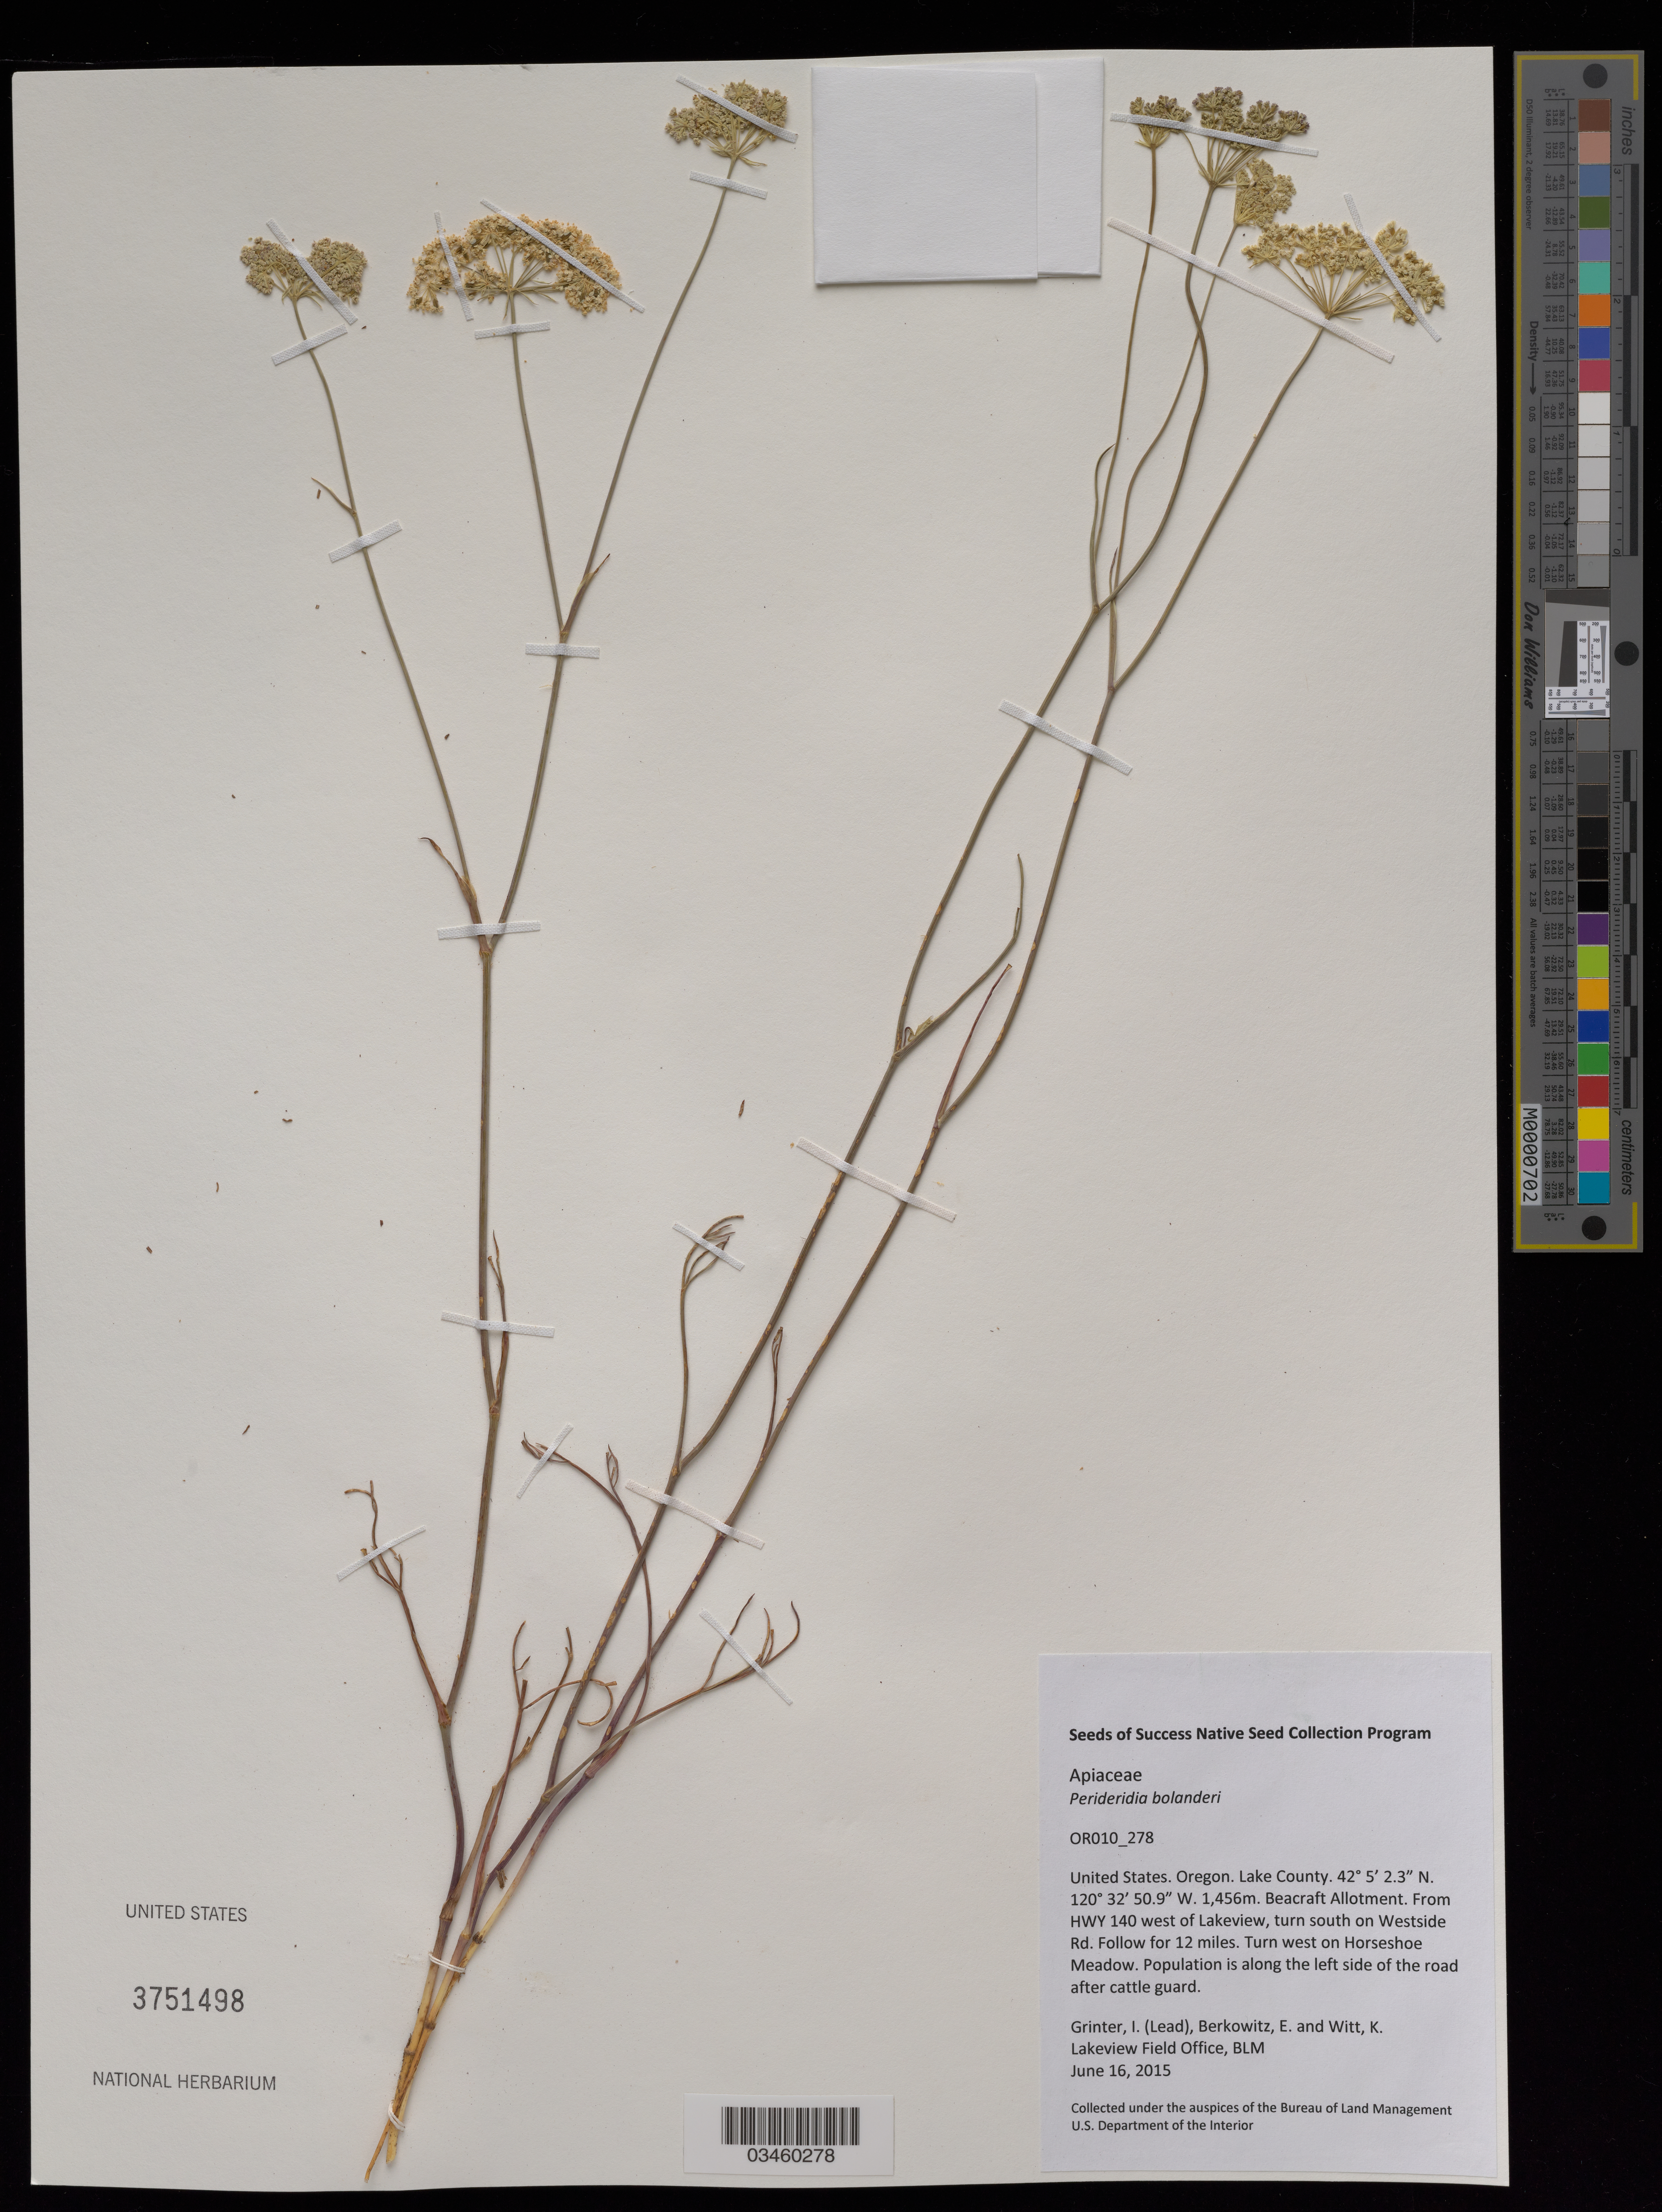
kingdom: Plantae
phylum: Tracheophyta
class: Magnoliopsida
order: Apiales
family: Apiaceae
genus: Perideridia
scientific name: Perideridia bolanderi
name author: A. Nelson & J.F. Macbr.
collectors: I. Grinter, E. Berkowitz & K. Witt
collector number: OR010-278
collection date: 2015-06-16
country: United States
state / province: Oregon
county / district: Lake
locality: Lakeview Resources Area, Bearcraft Allotment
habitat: rocky low sage slope with intermixed Juniper trees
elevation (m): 1456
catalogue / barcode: US 3751498